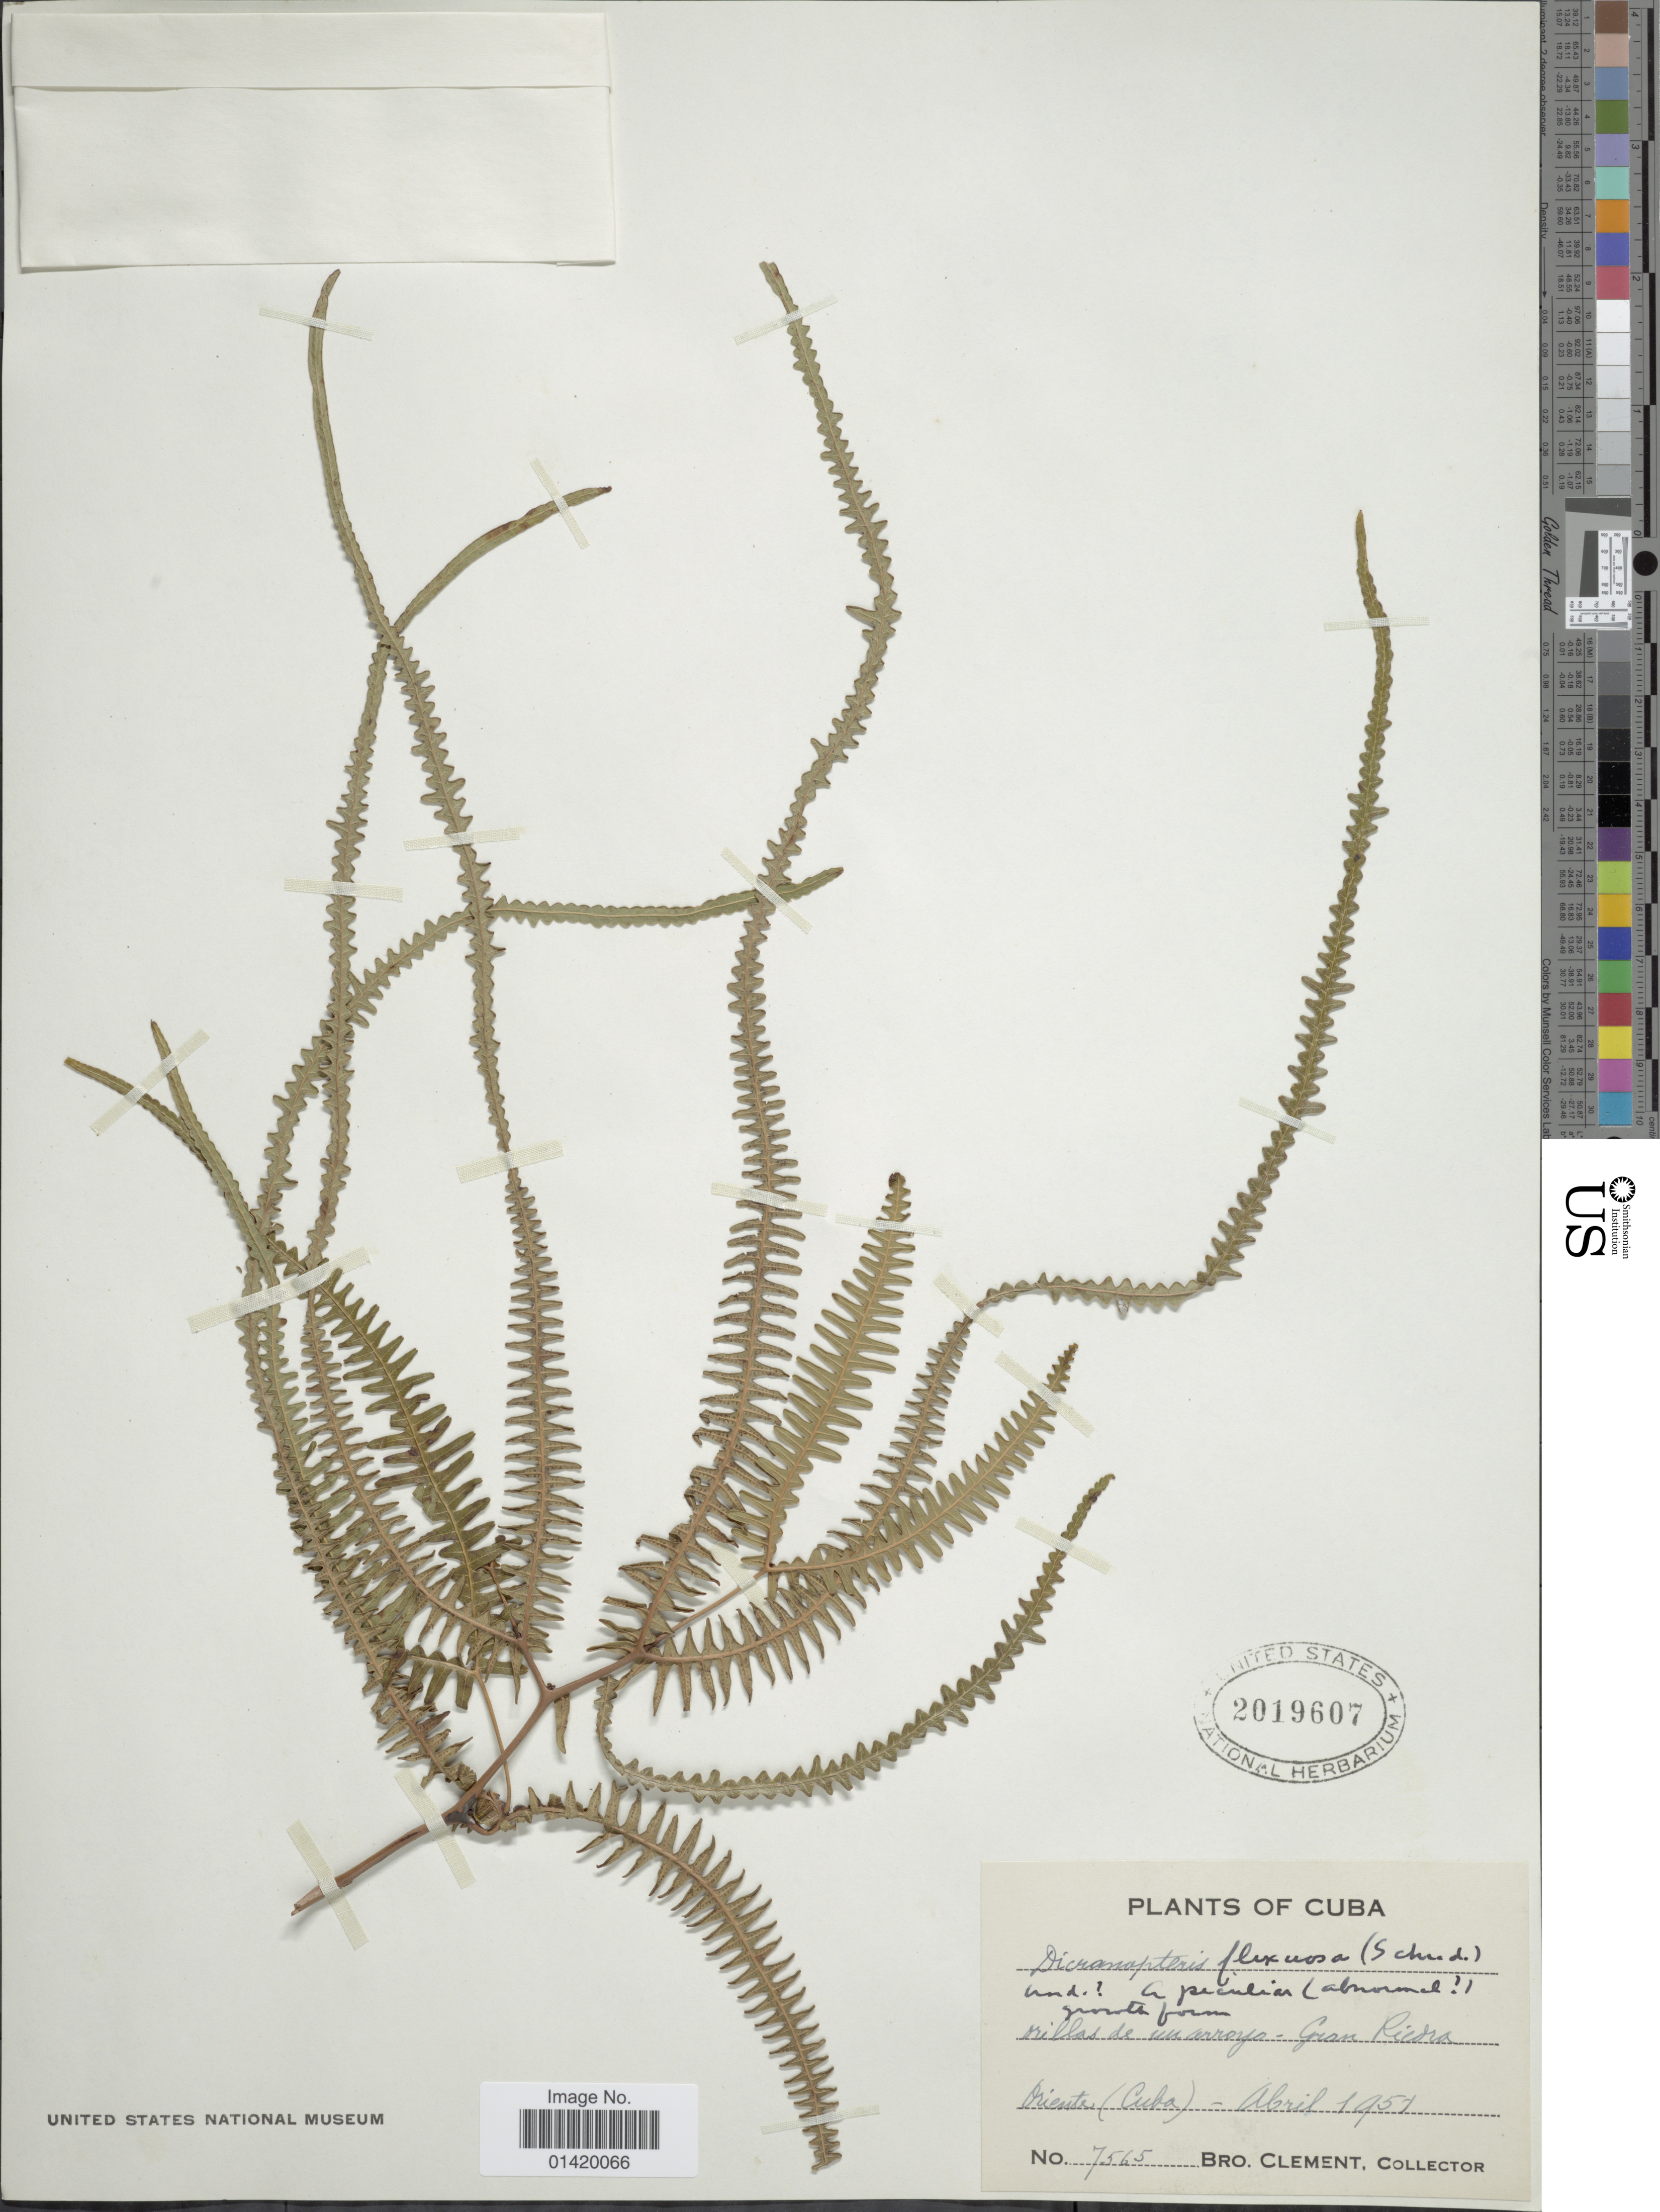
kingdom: Plantae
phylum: Tracheophyta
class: Polypodiopsida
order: Gleicheniales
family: Gleicheniaceae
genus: Dicranopteris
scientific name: Dicranopteris flexuosa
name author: (Schrad.) Underw.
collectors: B. Clement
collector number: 7565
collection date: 1951-04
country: Cuba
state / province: Oriente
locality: Orillas de un arroyo - Gran Riedra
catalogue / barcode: US 2019607